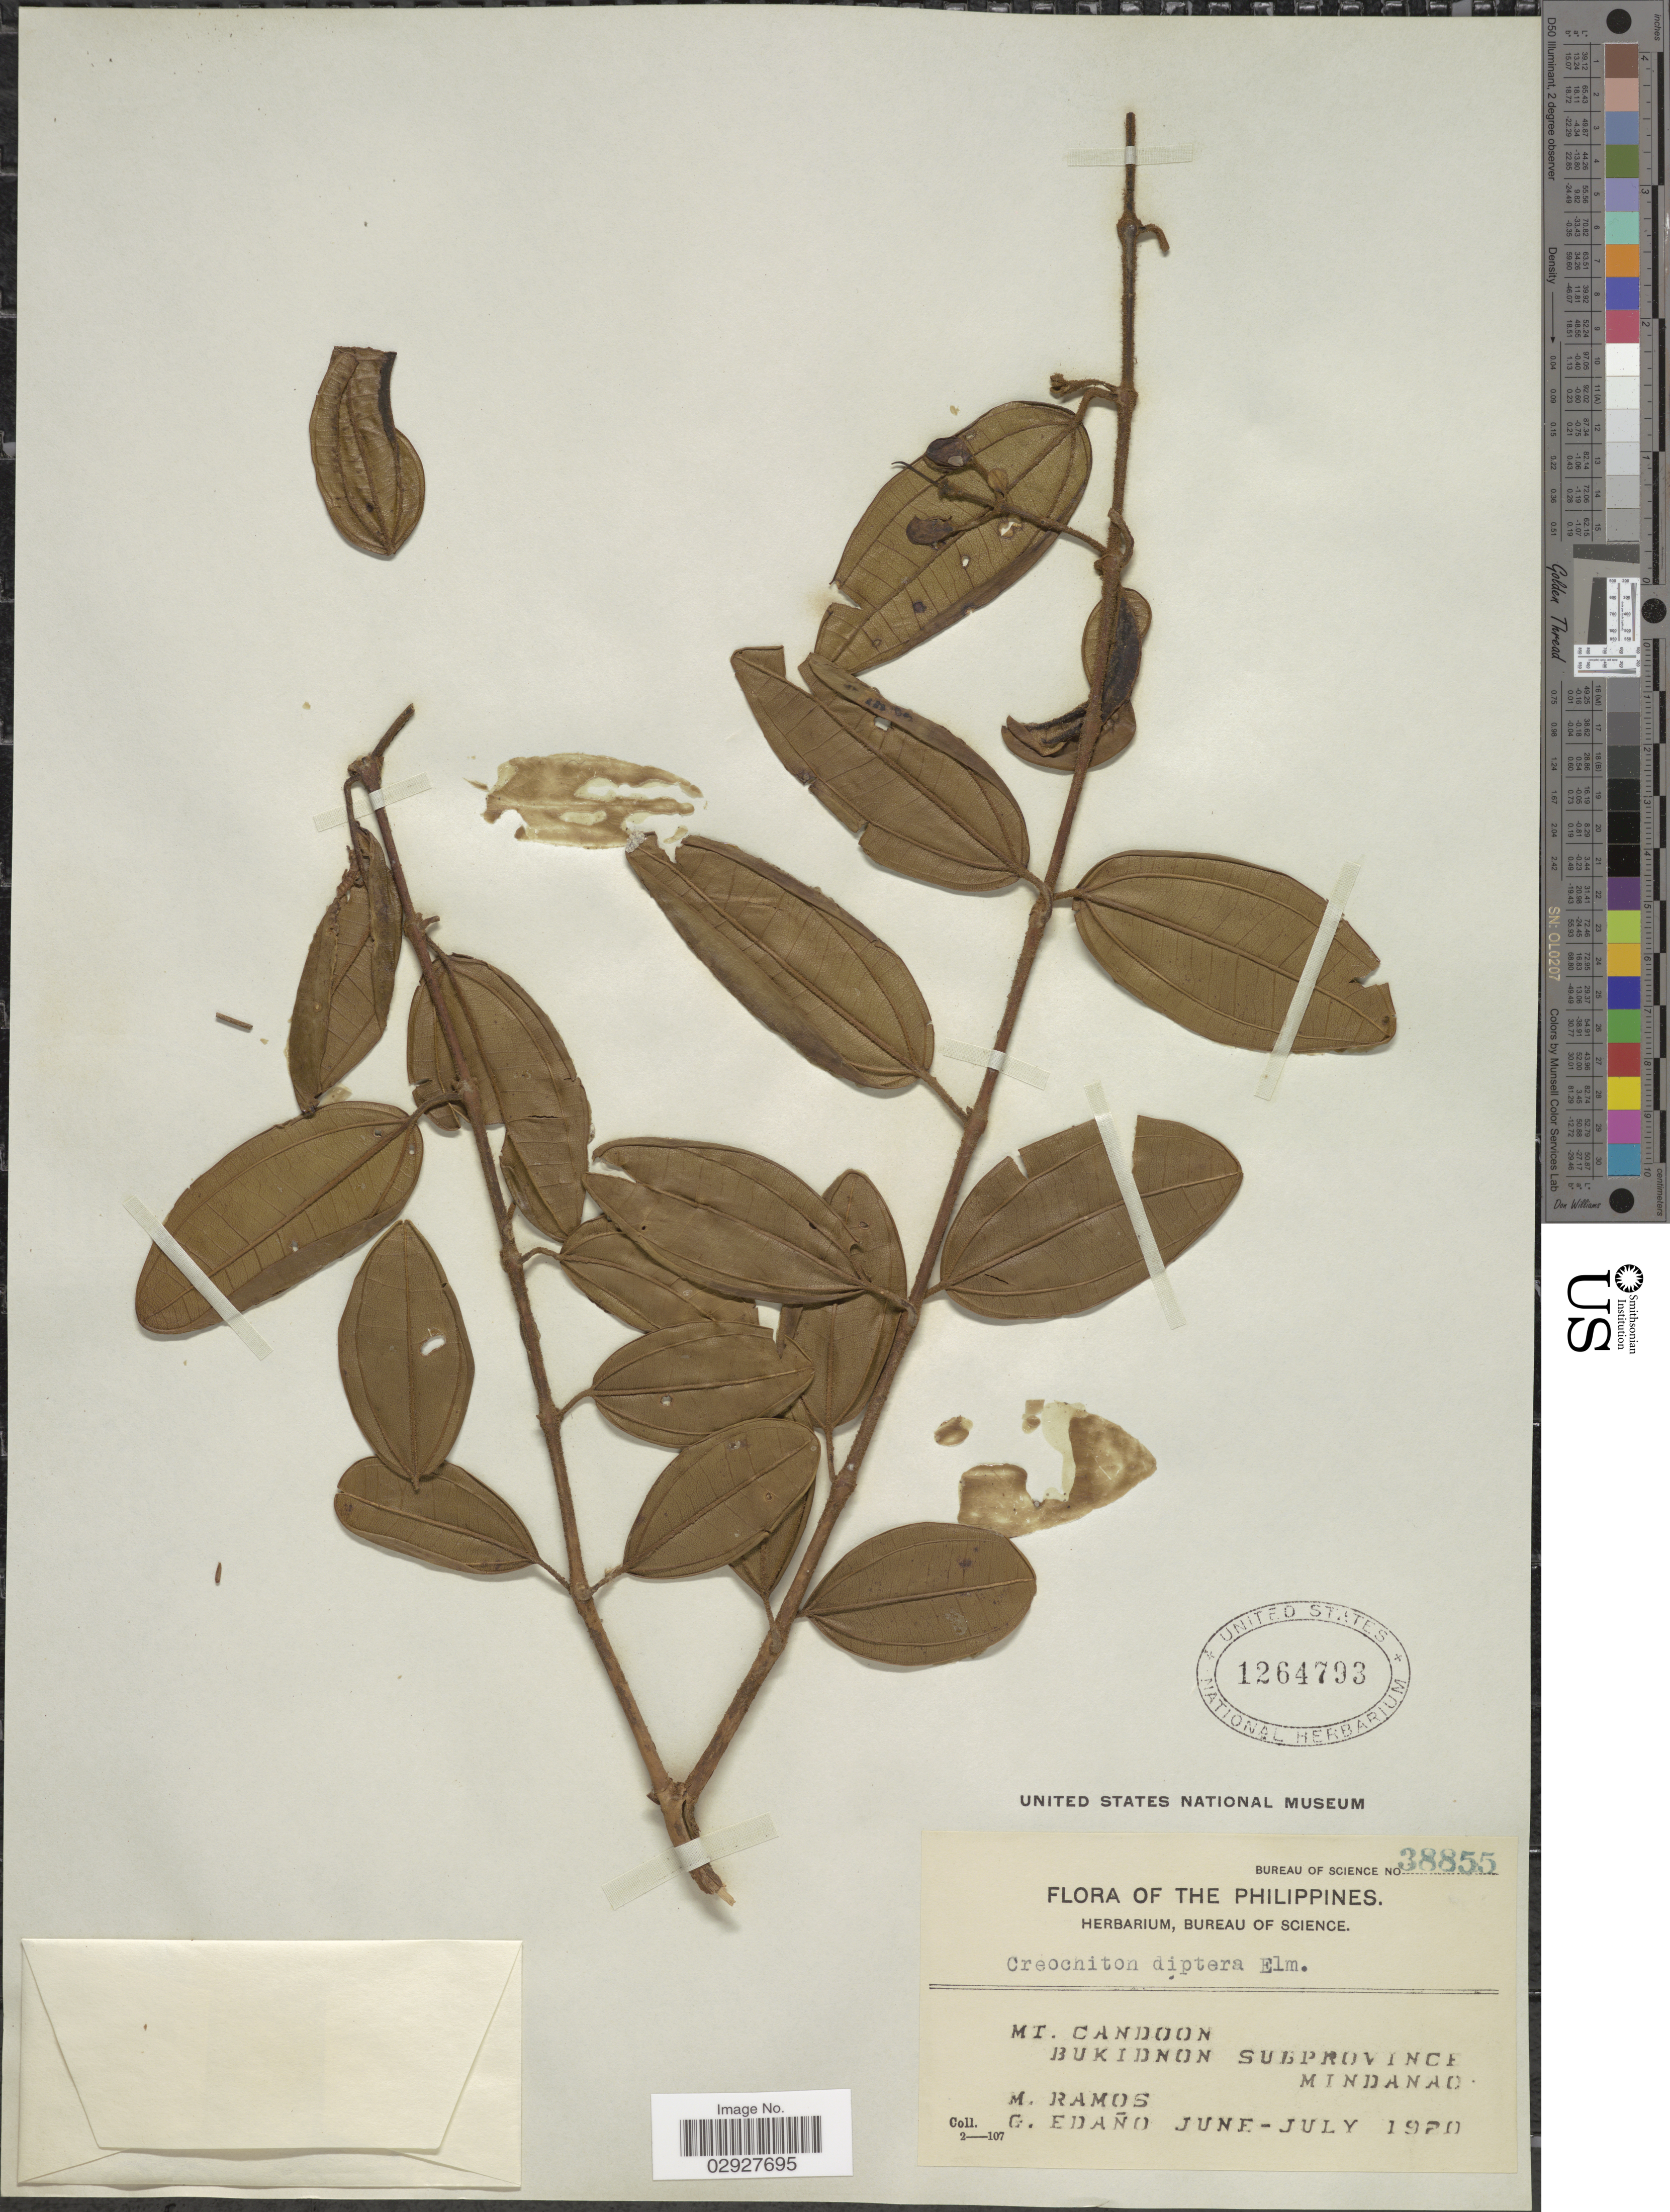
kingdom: Plantae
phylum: Tracheophyta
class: Magnoliopsida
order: Myrtales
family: Melastomataceae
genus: Creochiton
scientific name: Creochiton diptera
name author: Elmer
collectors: M. Ramos & G. Edaño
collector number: Bureau of Science 38855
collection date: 1920-06/1920-07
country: Philippines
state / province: Northern Mindanao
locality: Mt. Candoon, Bukidnon Subprovince, Mindanao.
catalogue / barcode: US 1264793